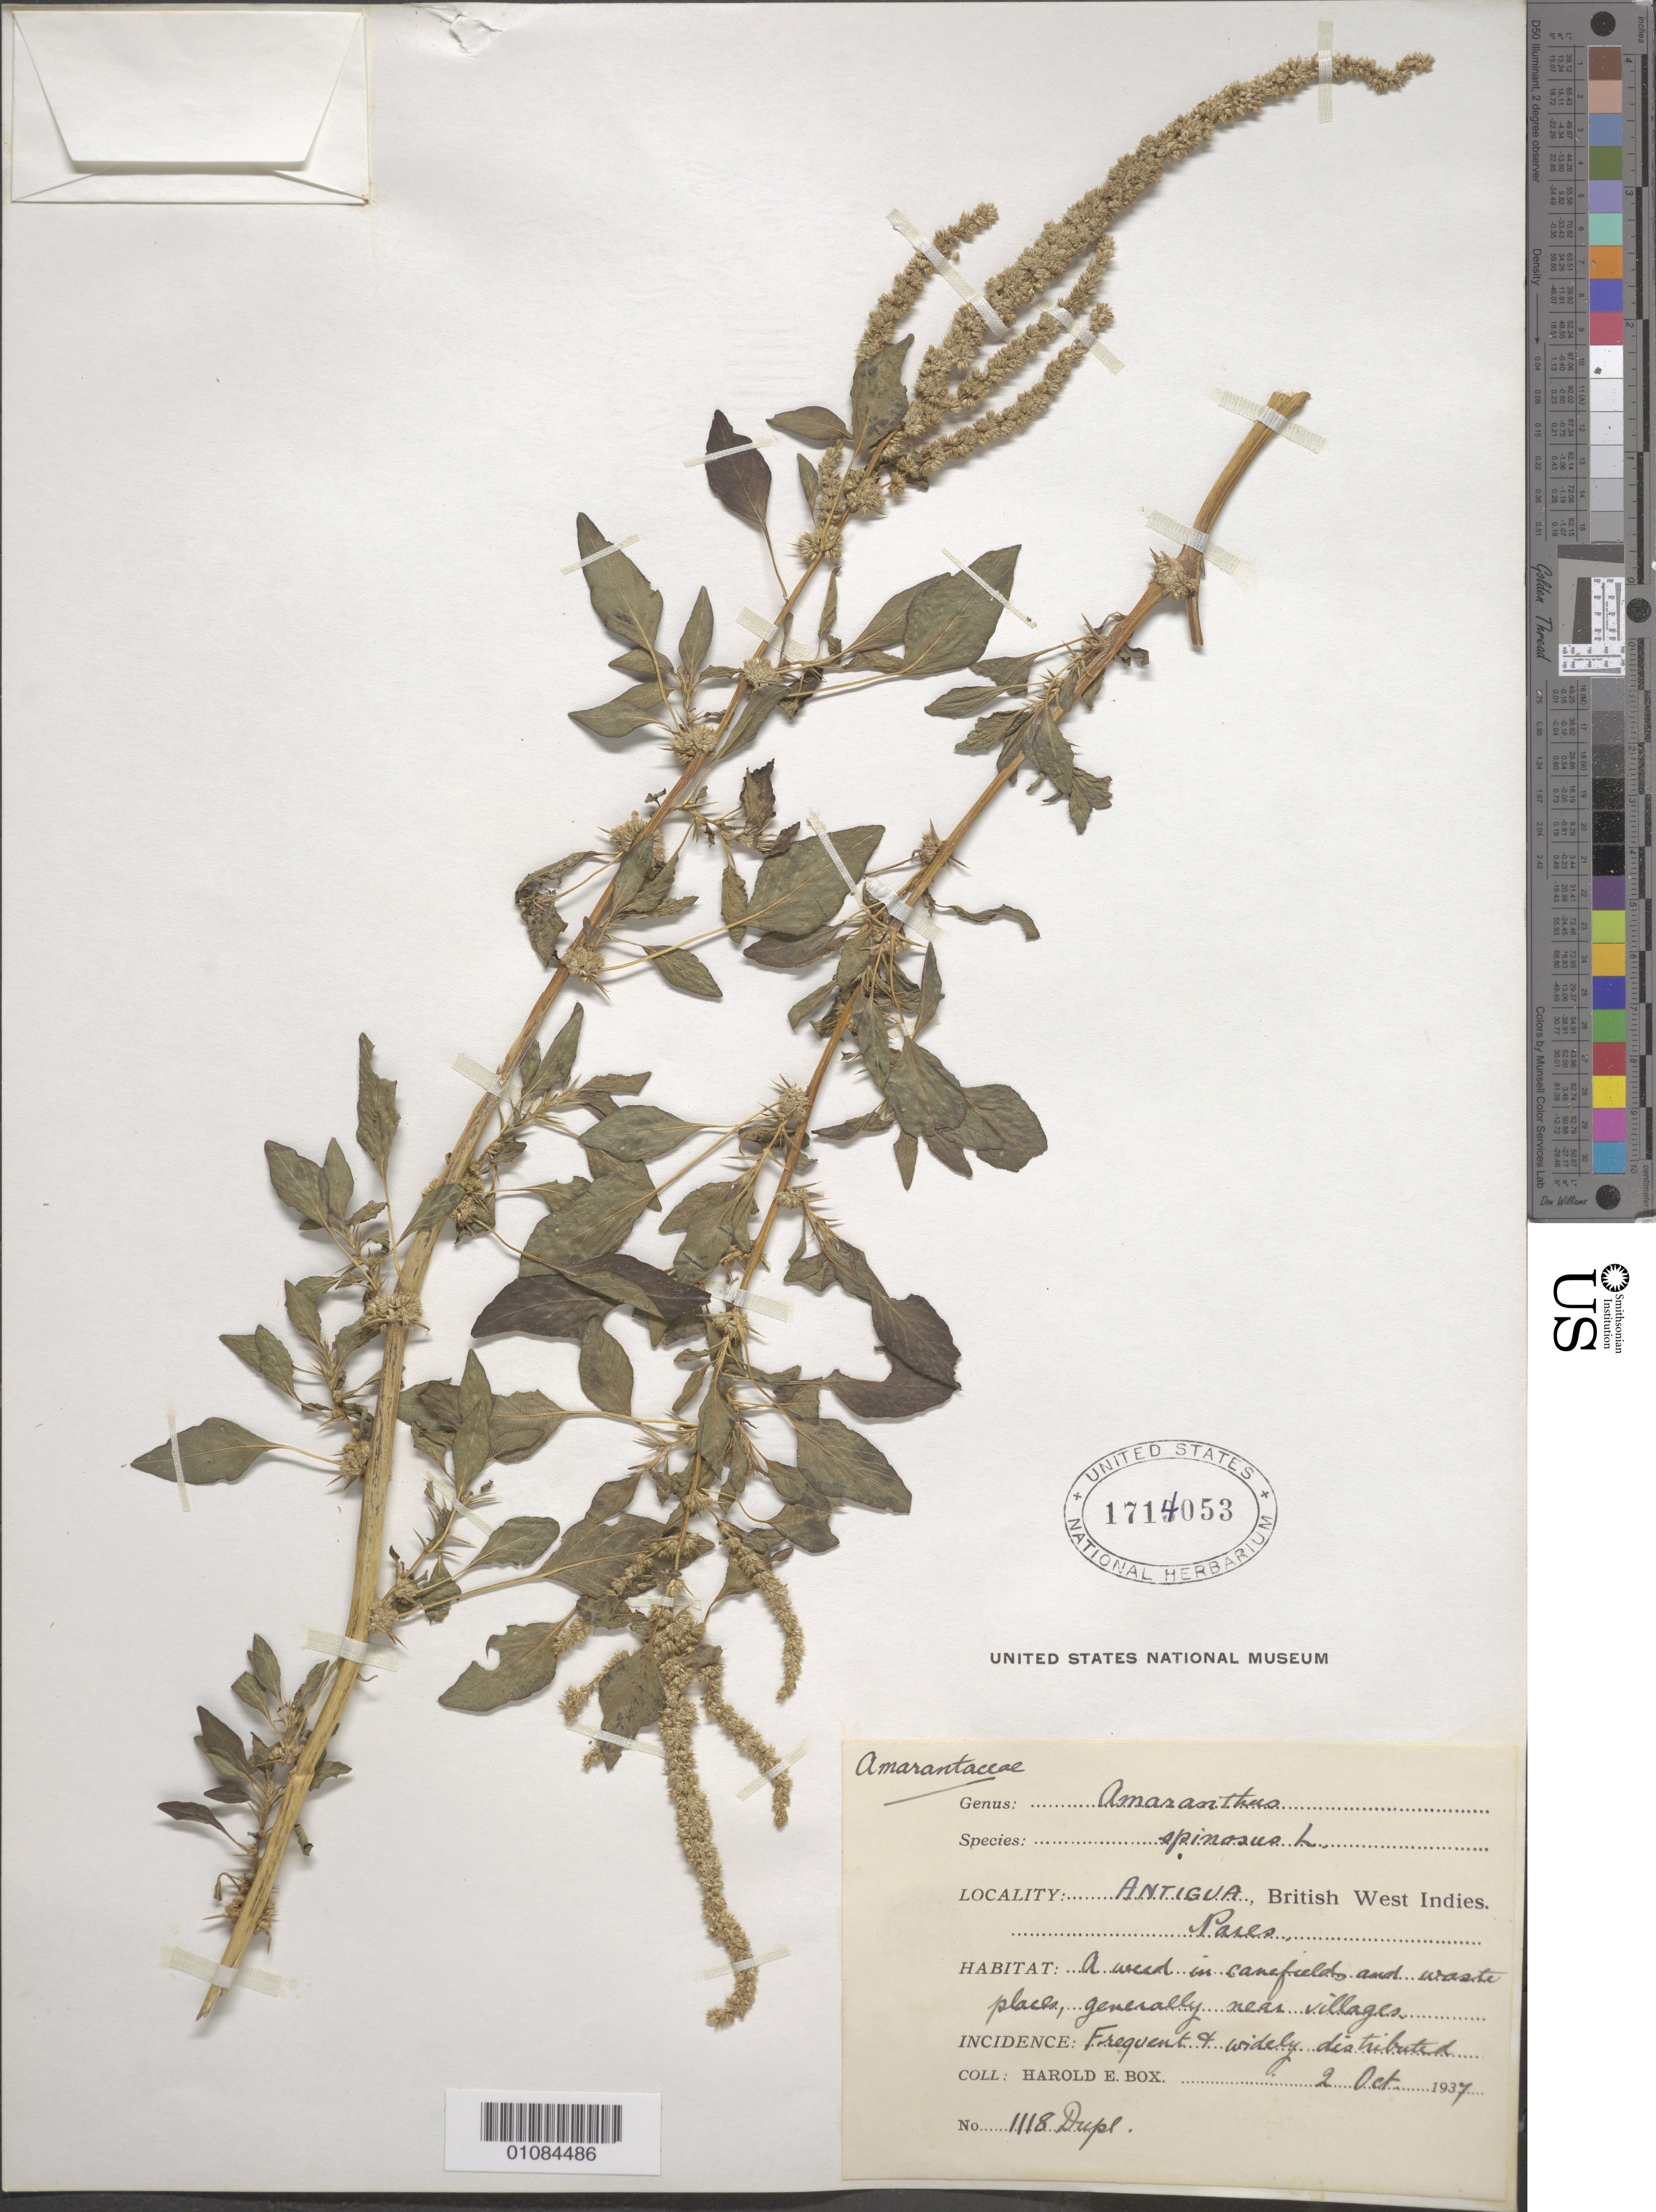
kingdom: Plantae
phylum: Tracheophyta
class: Magnoliopsida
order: Caryophyllales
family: Amaranthaceae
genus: Amaranthus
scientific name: Amaranthus spinosus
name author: L.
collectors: H. E. Box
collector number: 1118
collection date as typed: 02 Oct 1937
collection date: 1937-10-02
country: Antigua and Barbuda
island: Antigua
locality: Pares.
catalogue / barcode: US 1714053